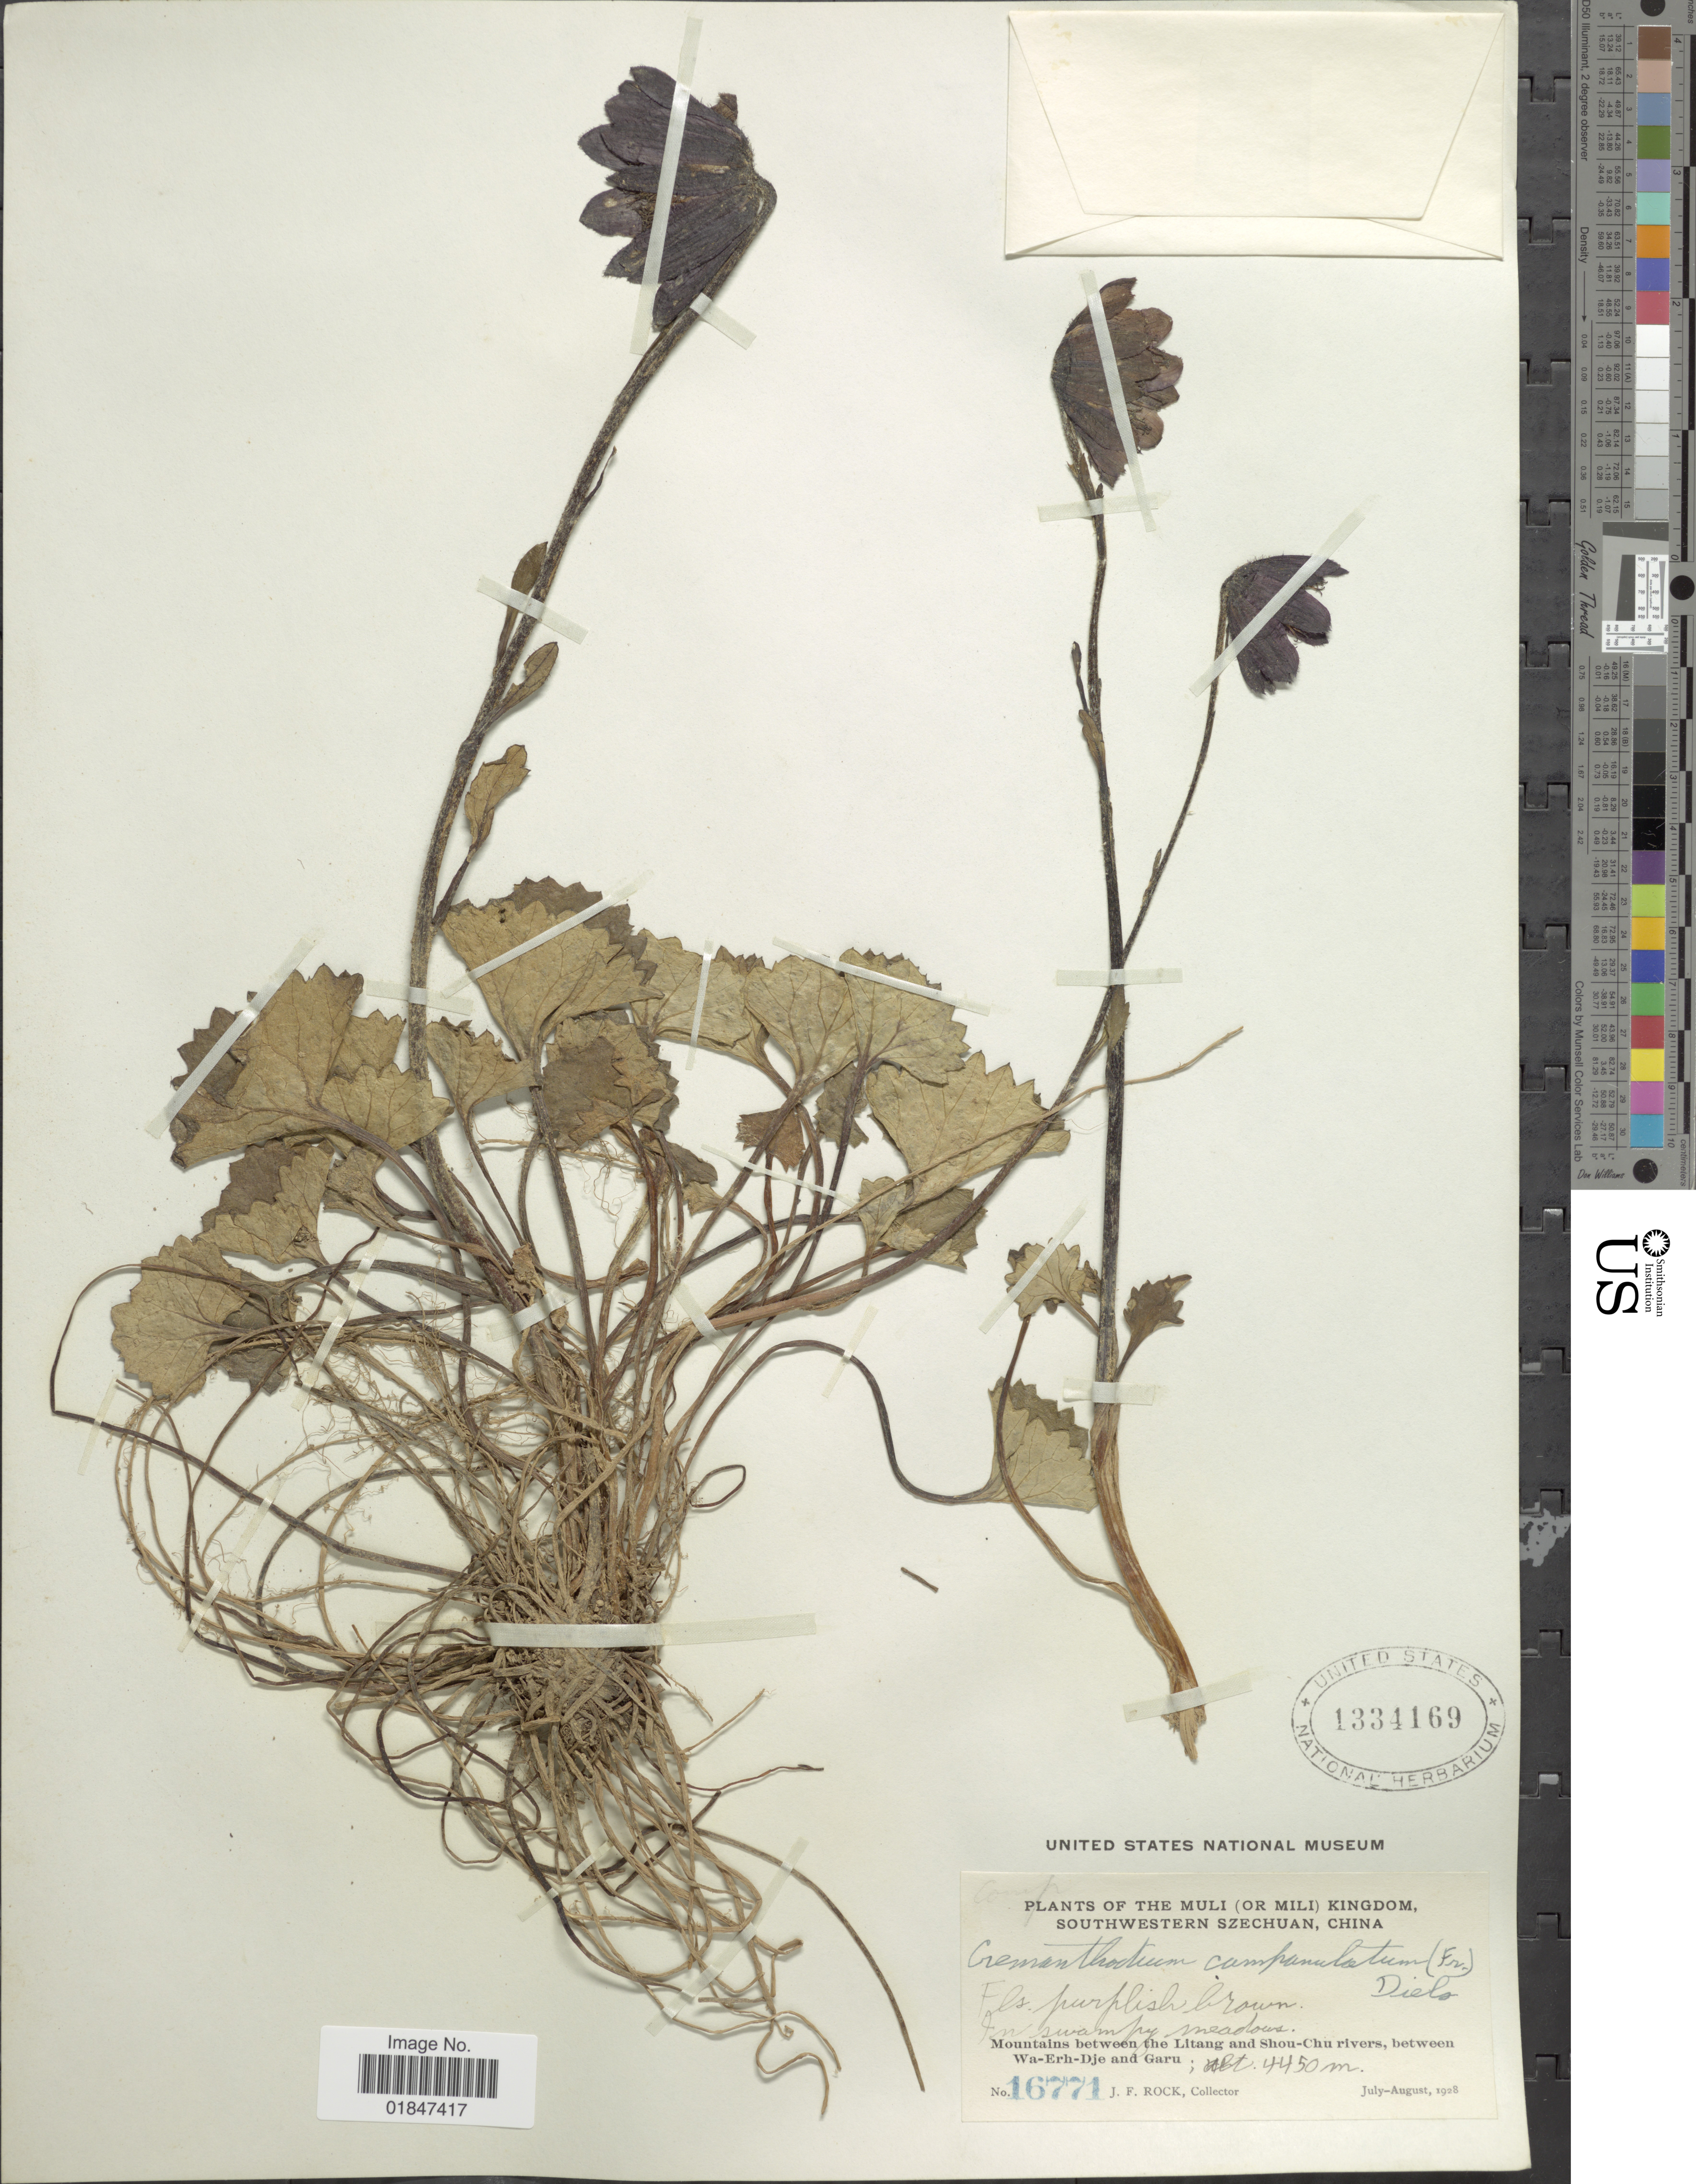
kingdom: Plantae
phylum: Tracheophyta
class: Magnoliopsida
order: Asterales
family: Asteraceae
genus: Cremanthodium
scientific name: Cremanthodium campanulatum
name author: Diels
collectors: J. Rock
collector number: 16771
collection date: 1928-07/1928-08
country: China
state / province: Sichuan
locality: The Muli (or Mili) Kingdon, Southwestern Szechuan, Mountains between the Litang and Shou-Chu rivers, between Wa-Erh-Dje and Garu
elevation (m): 4450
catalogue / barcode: US 1334169